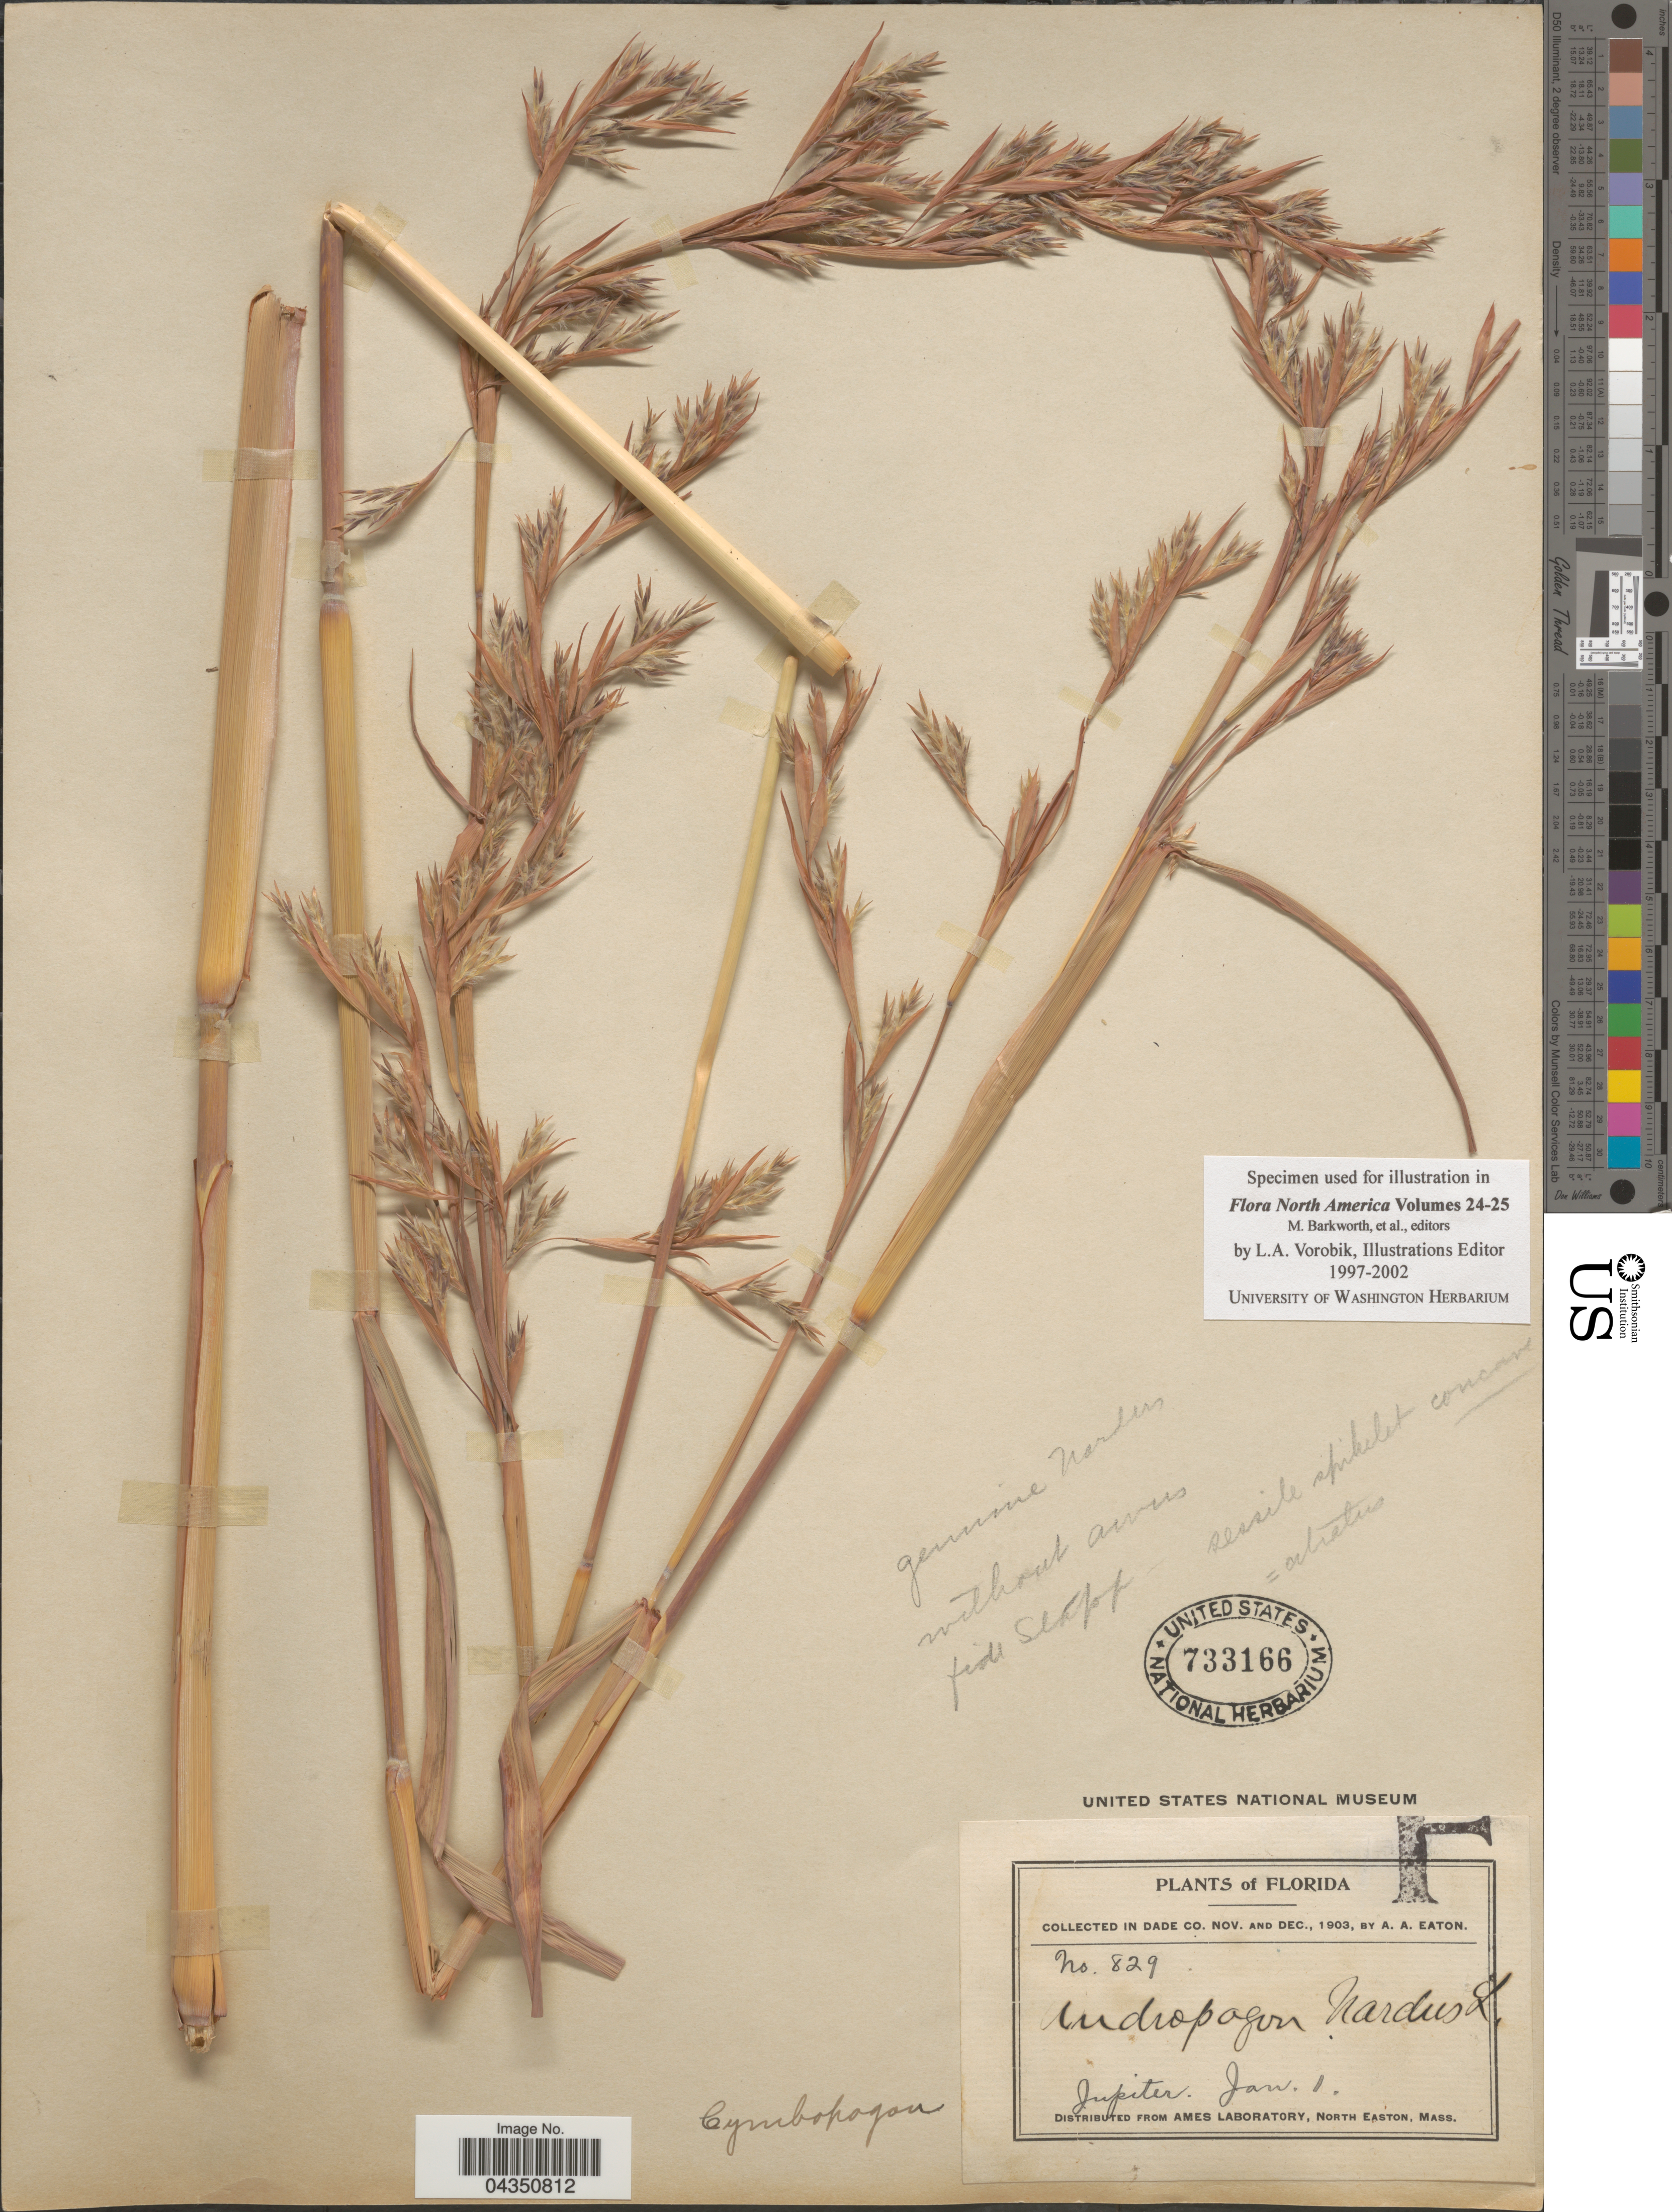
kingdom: Plantae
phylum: Tracheophyta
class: Liliopsida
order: Poales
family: Poaceae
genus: Cymbopogon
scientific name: Cymbopogon nardus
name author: (L.) Rendle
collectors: A. A. Eaton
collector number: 829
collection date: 1903-01-01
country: United States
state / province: Florida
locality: In Dade Co. Jupiter.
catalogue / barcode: US 733166